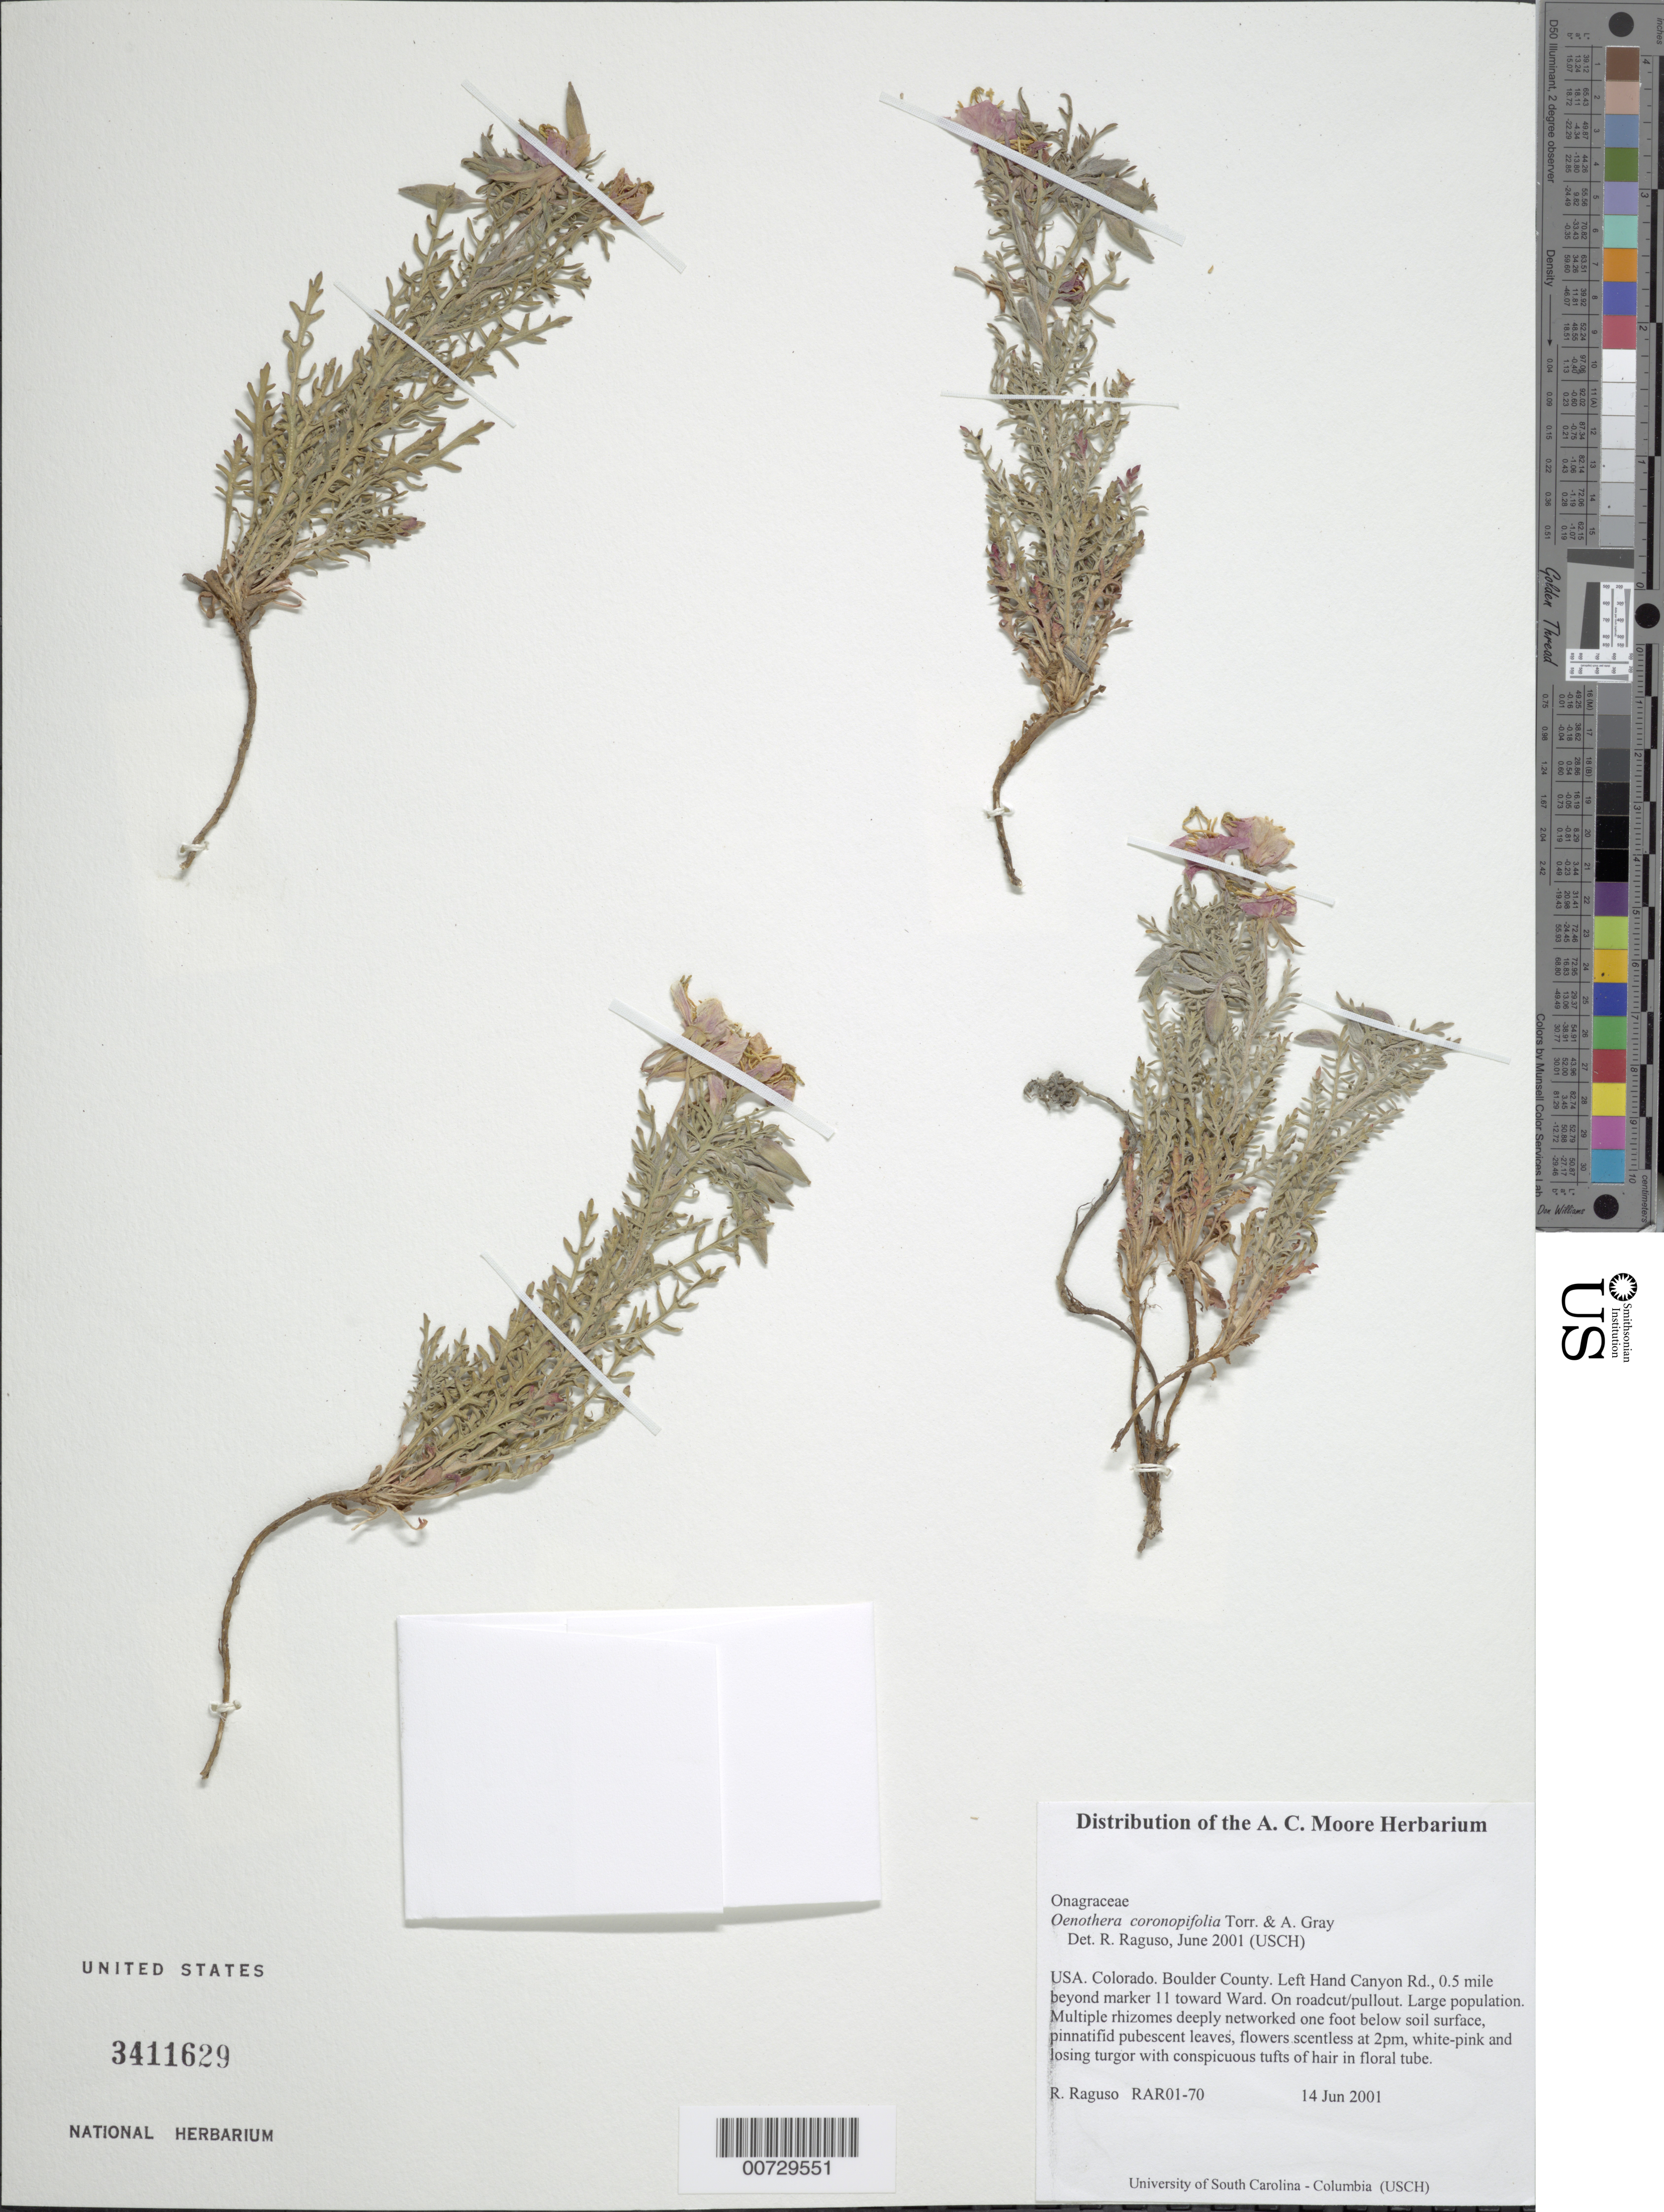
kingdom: Plantae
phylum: Tracheophyta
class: Magnoliopsida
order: Myrtales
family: Onagraceae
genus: Oenothera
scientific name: Oenothera coronopifolia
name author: Torr. & A. Gray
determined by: Raguso, Robert A.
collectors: R. Raguso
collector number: RAR01-70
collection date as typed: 14 Jun 2001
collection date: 2001-06-14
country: United States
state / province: Colorado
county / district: Boulder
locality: Left Hand Canyon Rd., 0.5 mile beyond marker 11 toward Ward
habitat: On roadcut/pullout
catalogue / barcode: US 3411629